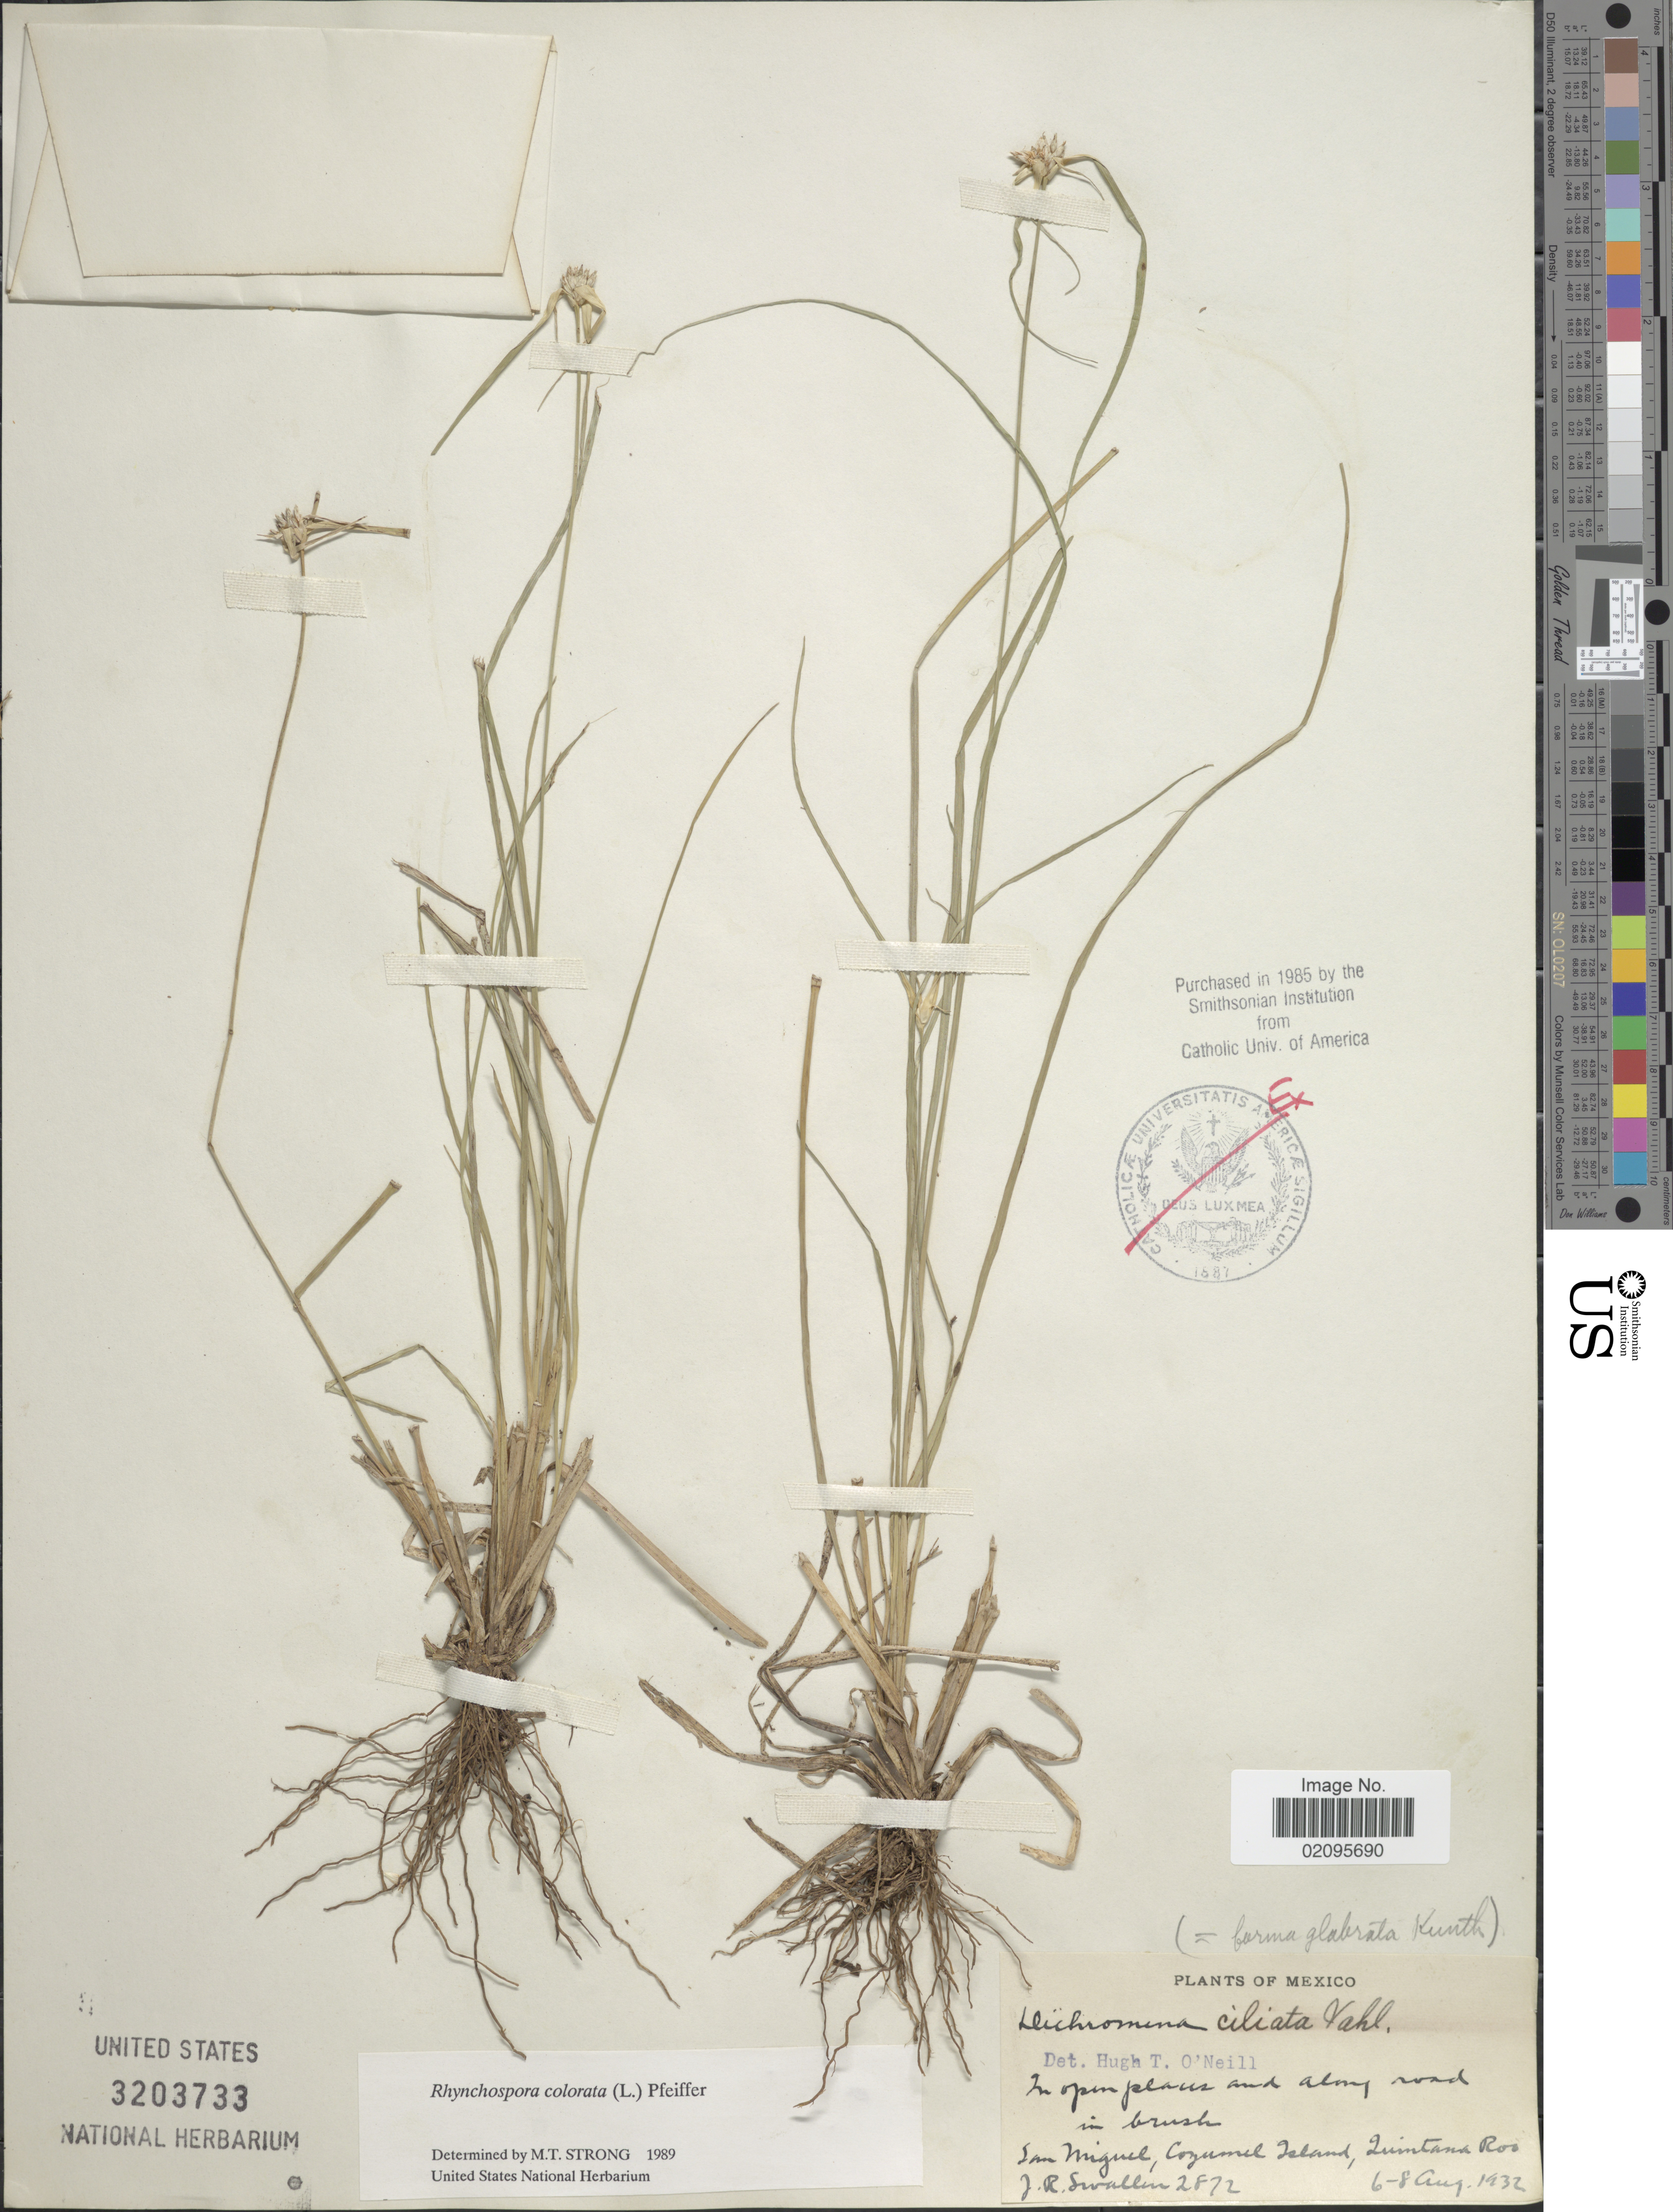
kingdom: Plantae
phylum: Tracheophyta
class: Liliopsida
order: Poales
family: Cyperaceae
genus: Rhynchospora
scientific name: Rhynchospora colorata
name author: (L.) H. Pfeiff.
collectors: J. R. Swallen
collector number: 2872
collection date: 1932-08-06/1932-08-08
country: Mexico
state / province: Quintana Roo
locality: San Miguel, Cozumel Island.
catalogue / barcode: US 3203733